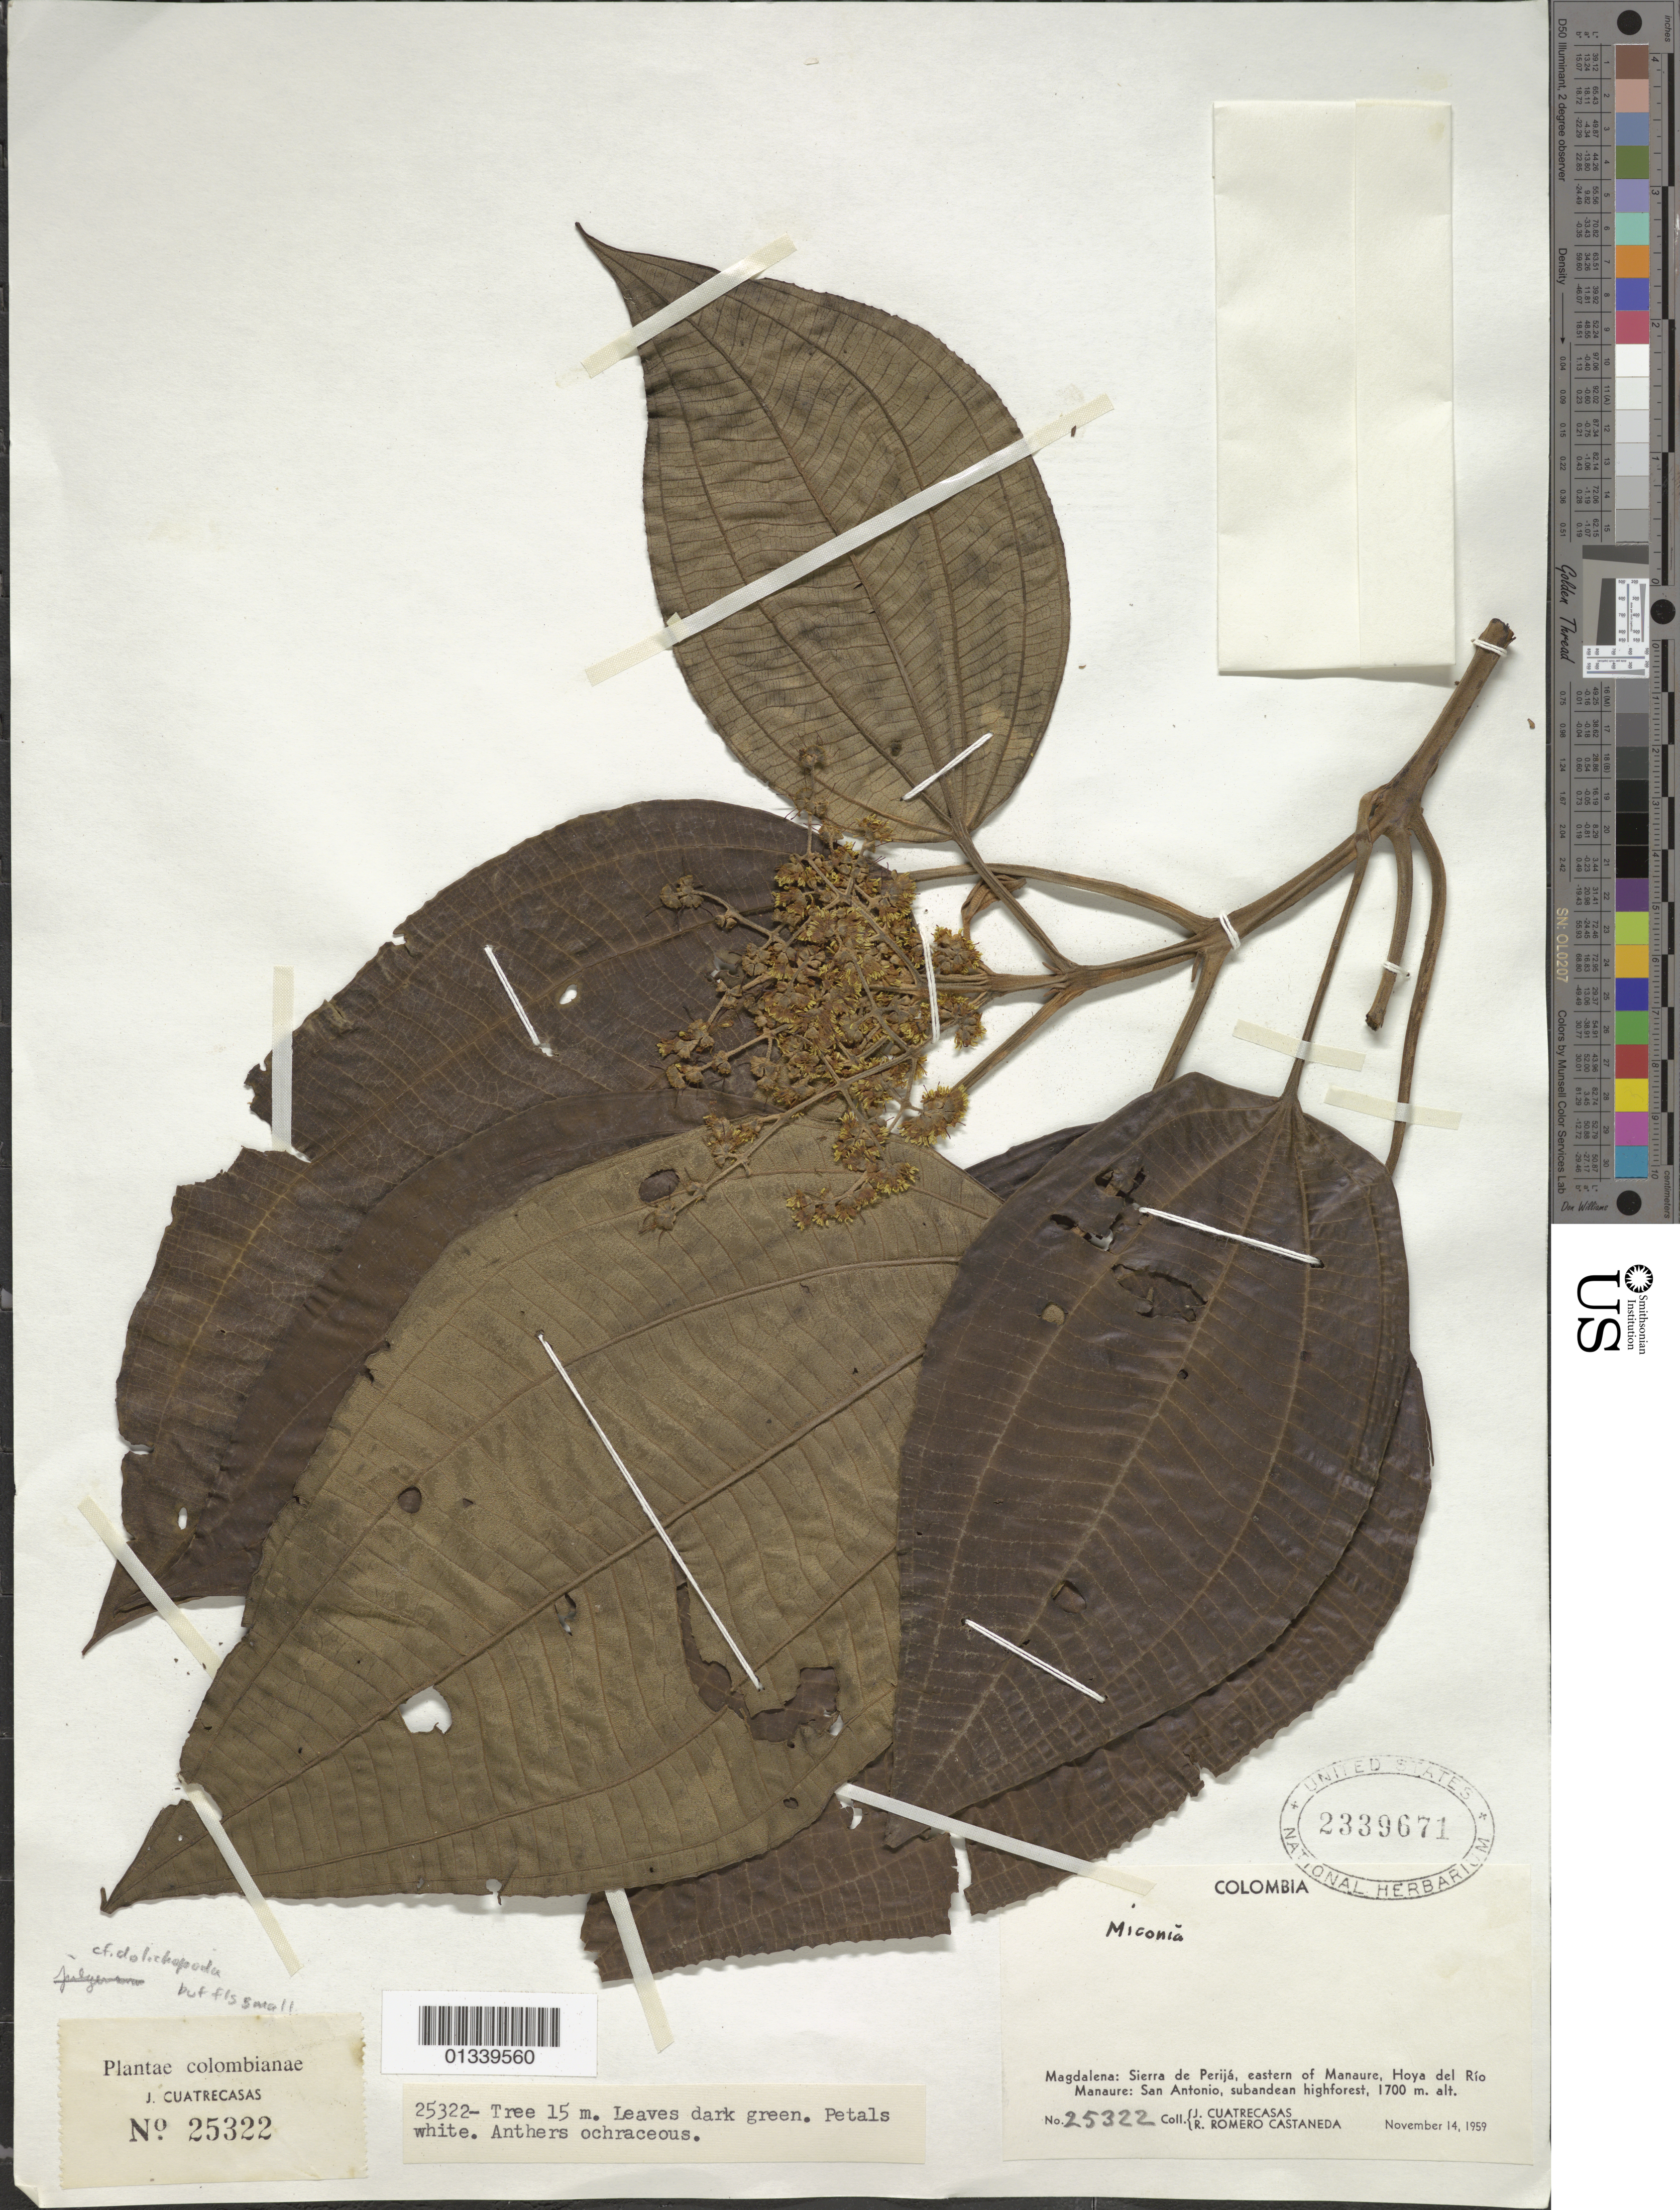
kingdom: Plantae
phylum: Tracheophyta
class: Magnoliopsida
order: Myrtales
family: Melastomataceae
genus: Miconia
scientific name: Miconia sp.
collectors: J. Cuatrecasas & R. Romero Castañeda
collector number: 25322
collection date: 1959-11-14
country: Colombia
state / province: Magdalena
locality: Sierra de Perija, eastern of Manaure, Hoya del Rio Manaure: SanAntonio.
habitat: Subandean highforest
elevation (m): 1700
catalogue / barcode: US 2339671